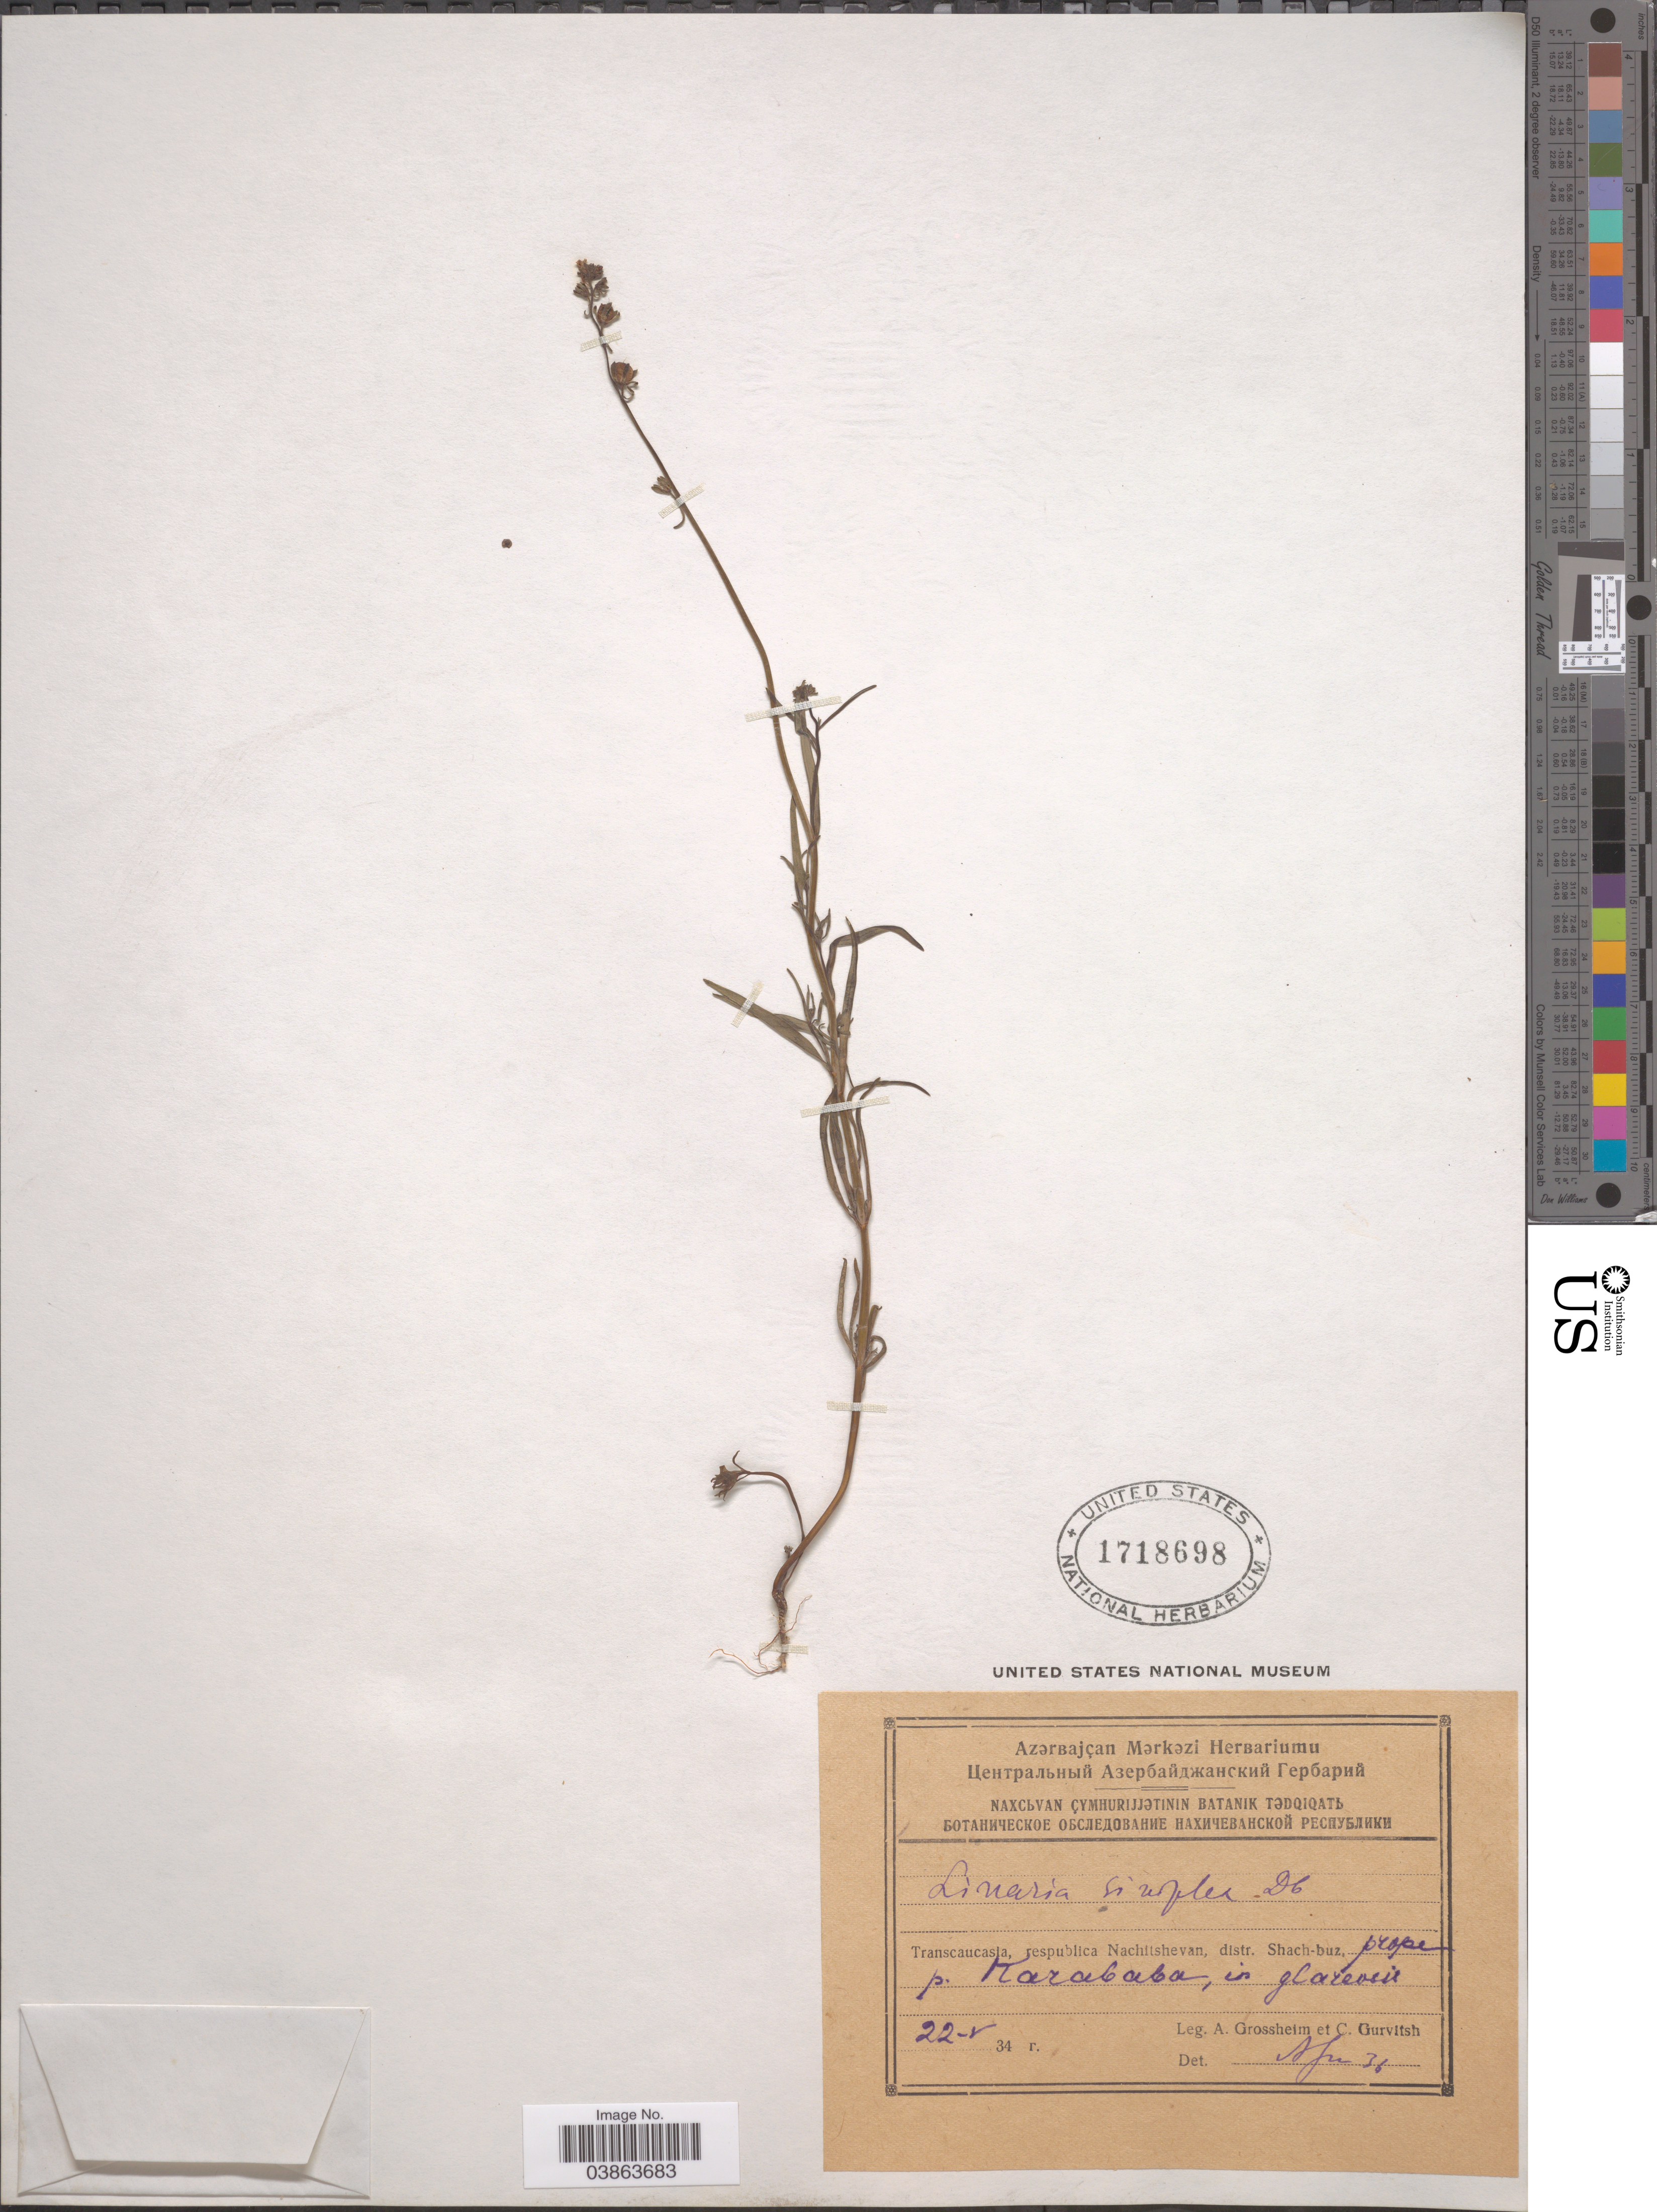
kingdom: Plantae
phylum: Tracheophyta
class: Magnoliopsida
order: Lamiales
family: Plantaginaceae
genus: Linaria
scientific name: Linaria simplex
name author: Desf.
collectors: A. Grossheim & C. Gurvitsh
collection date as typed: Transcribed d/m/y: 22/5/34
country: Azerbaijan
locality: Transcaucasia, respublica Nachitshevan, distr. Shach-buz, prope p. Karababa.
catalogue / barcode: US 1718698